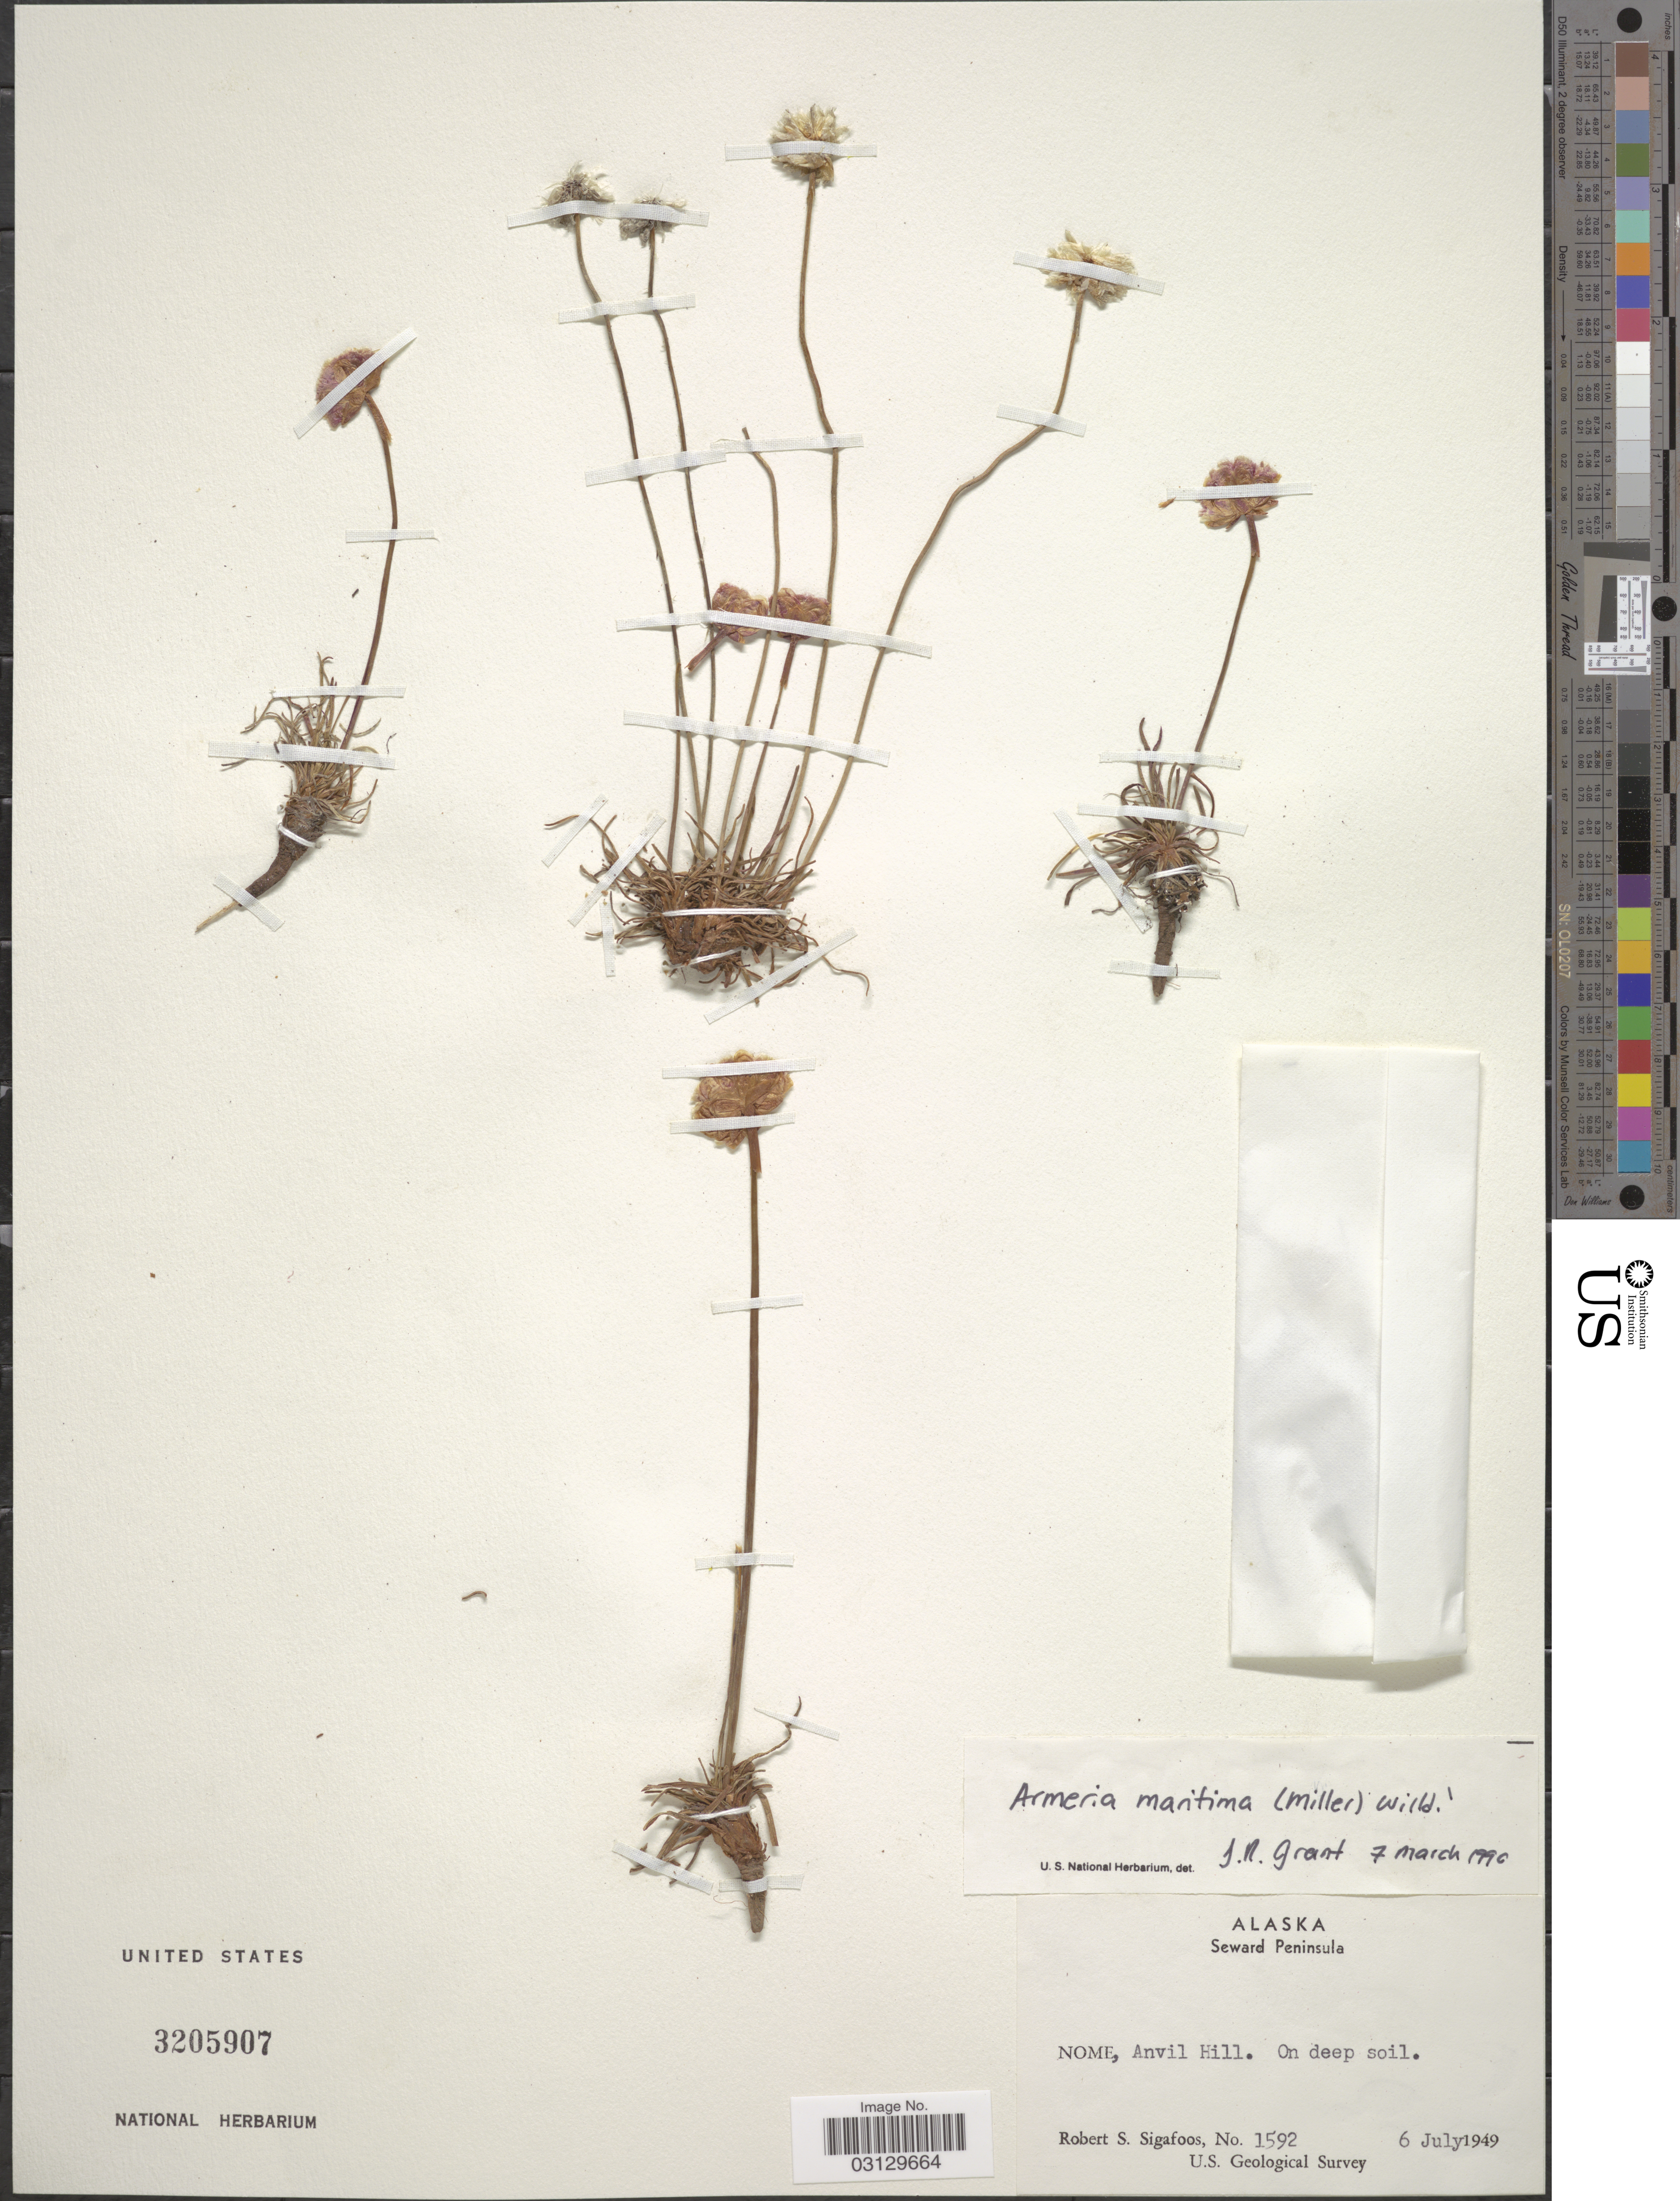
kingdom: Plantae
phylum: Tracheophyta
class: Magnoliopsida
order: Caryophyllales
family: Plumbaginaceae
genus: Armeria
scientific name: Armeria maritima subsp. arctica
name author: (Cham.) Hultén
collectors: R. Sigafoos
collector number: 1592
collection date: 1949-07-06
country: United States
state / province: Alaska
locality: Seward Peninsula. Nome, Anvil Hill.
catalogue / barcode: US 3205907